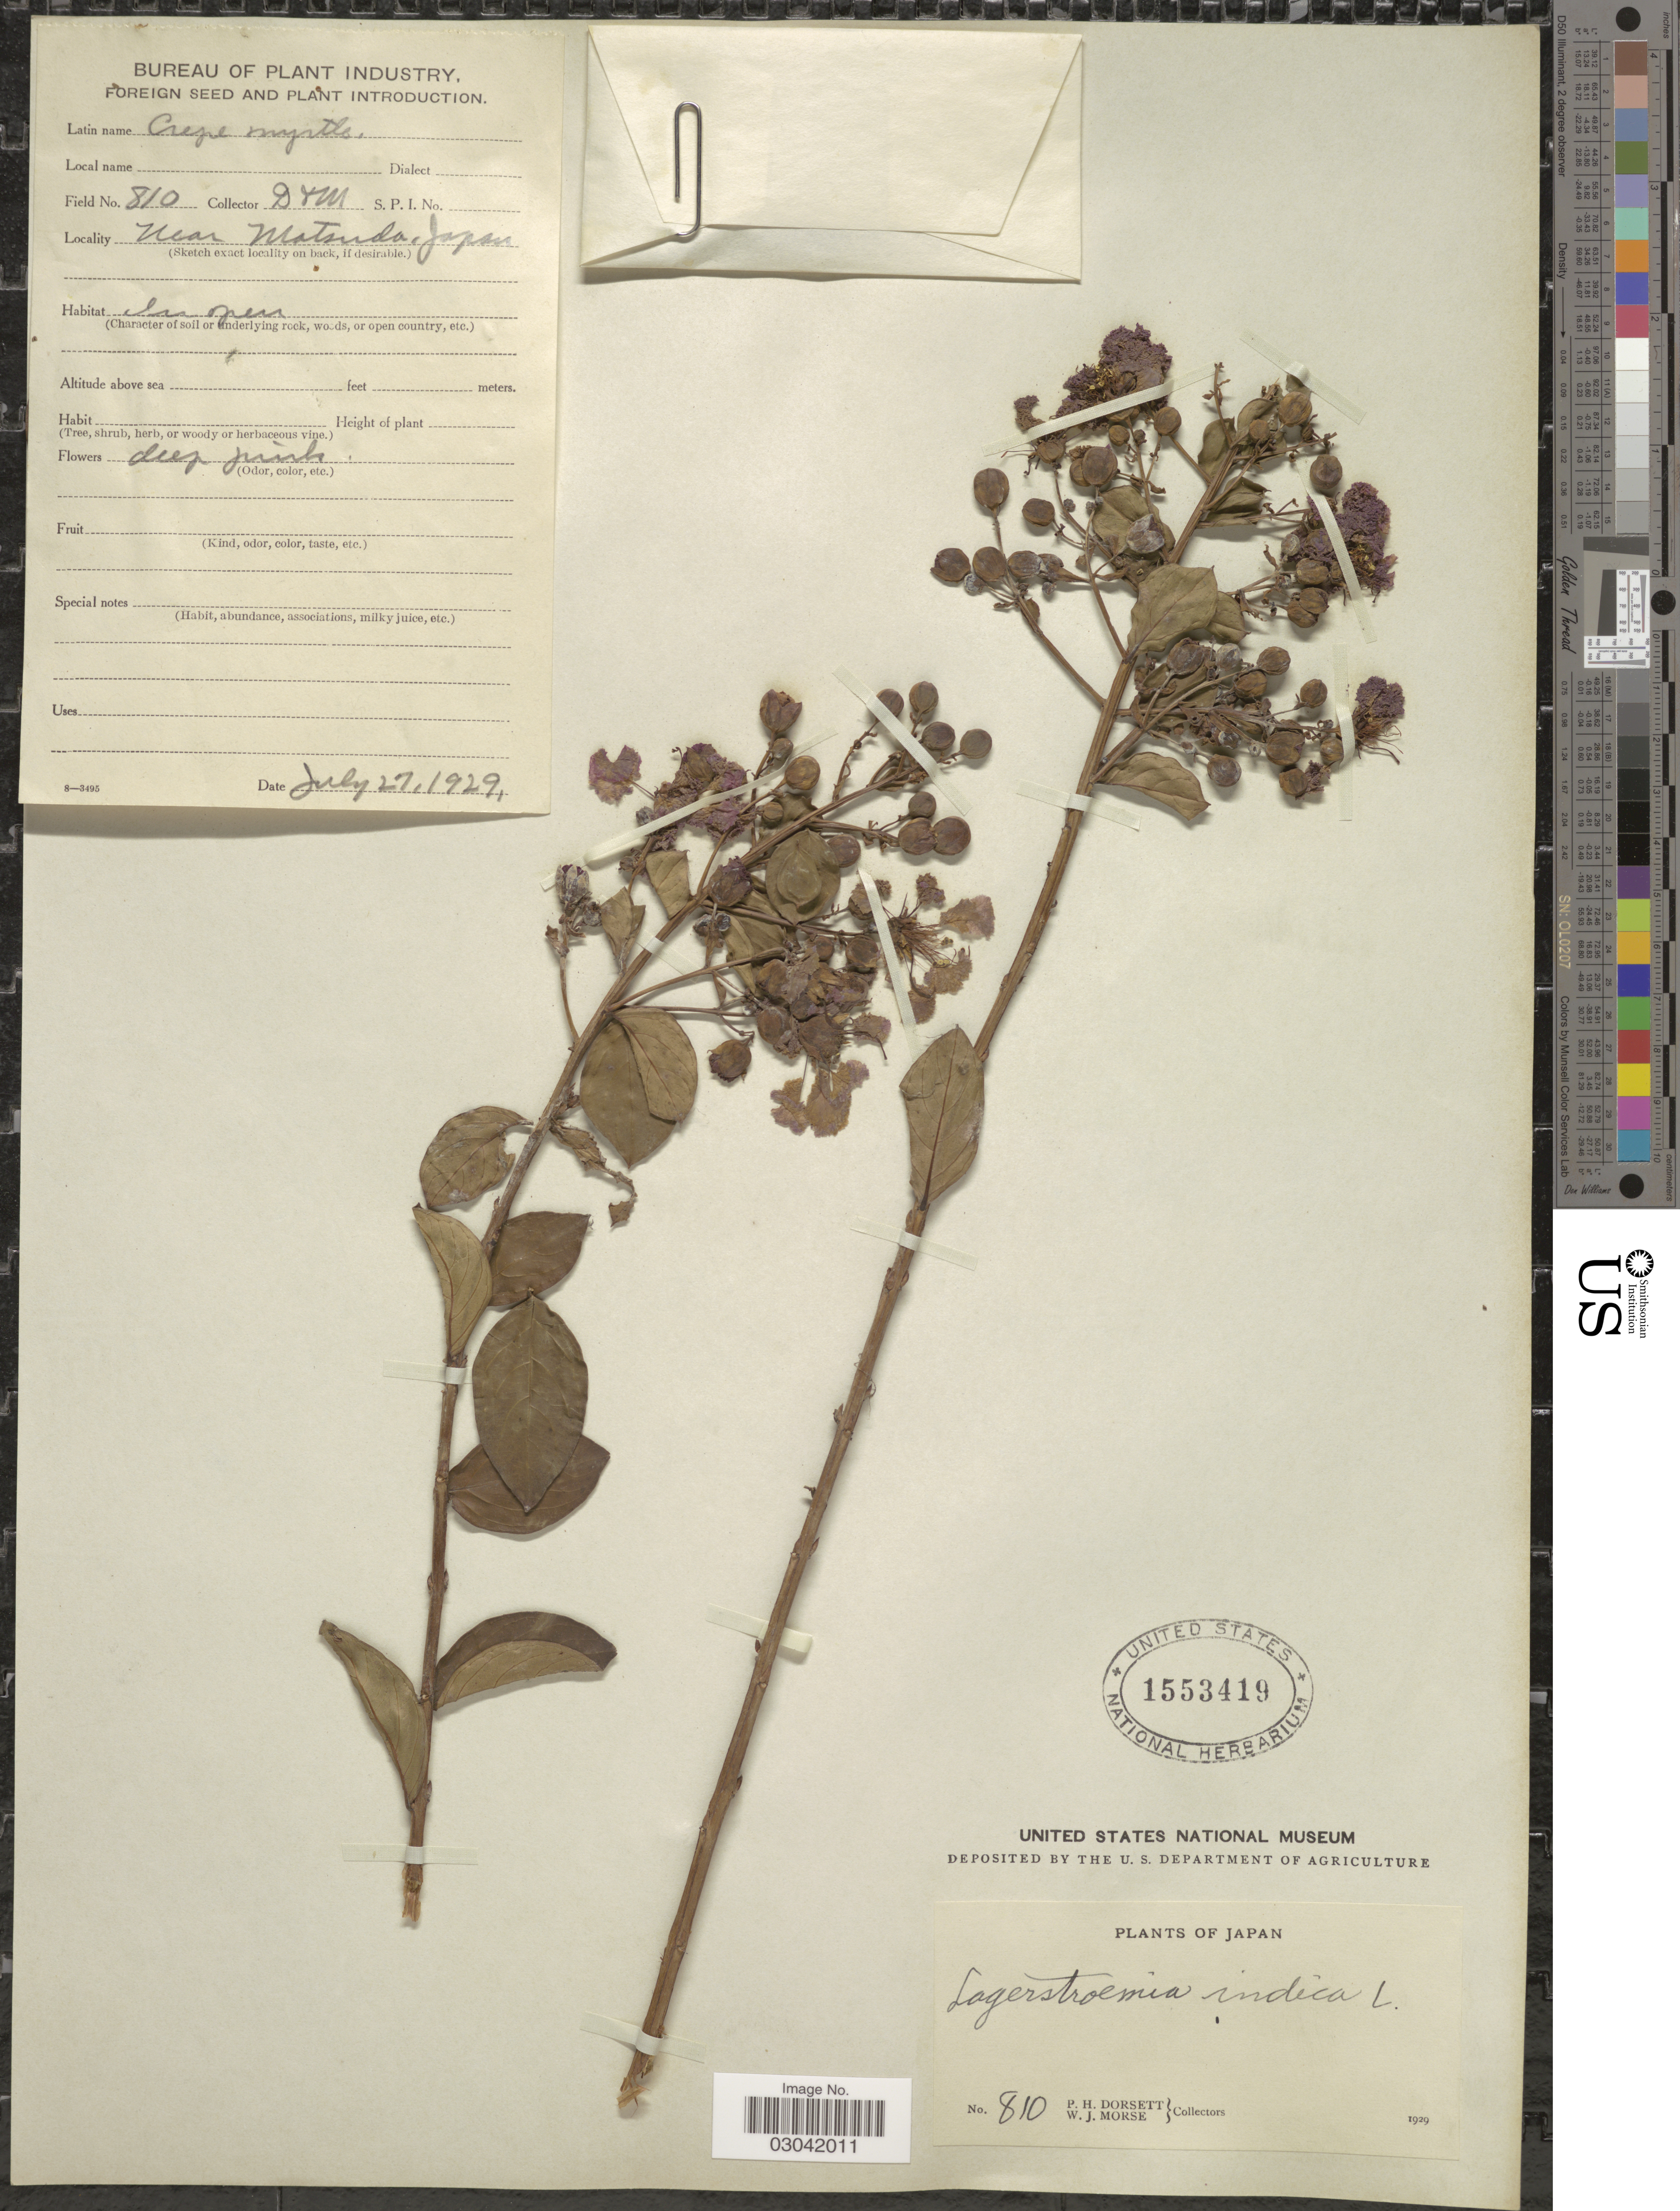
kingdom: Plantae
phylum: Tracheophyta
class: Magnoliopsida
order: Myrtales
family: Lythraceae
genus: Lagerstroemia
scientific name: Lagerstroemia indica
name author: L.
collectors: P. H. Dorsett & W. J. Morse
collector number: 810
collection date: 1929-07-27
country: Japan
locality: Near Matsuda.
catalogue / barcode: US 1553419